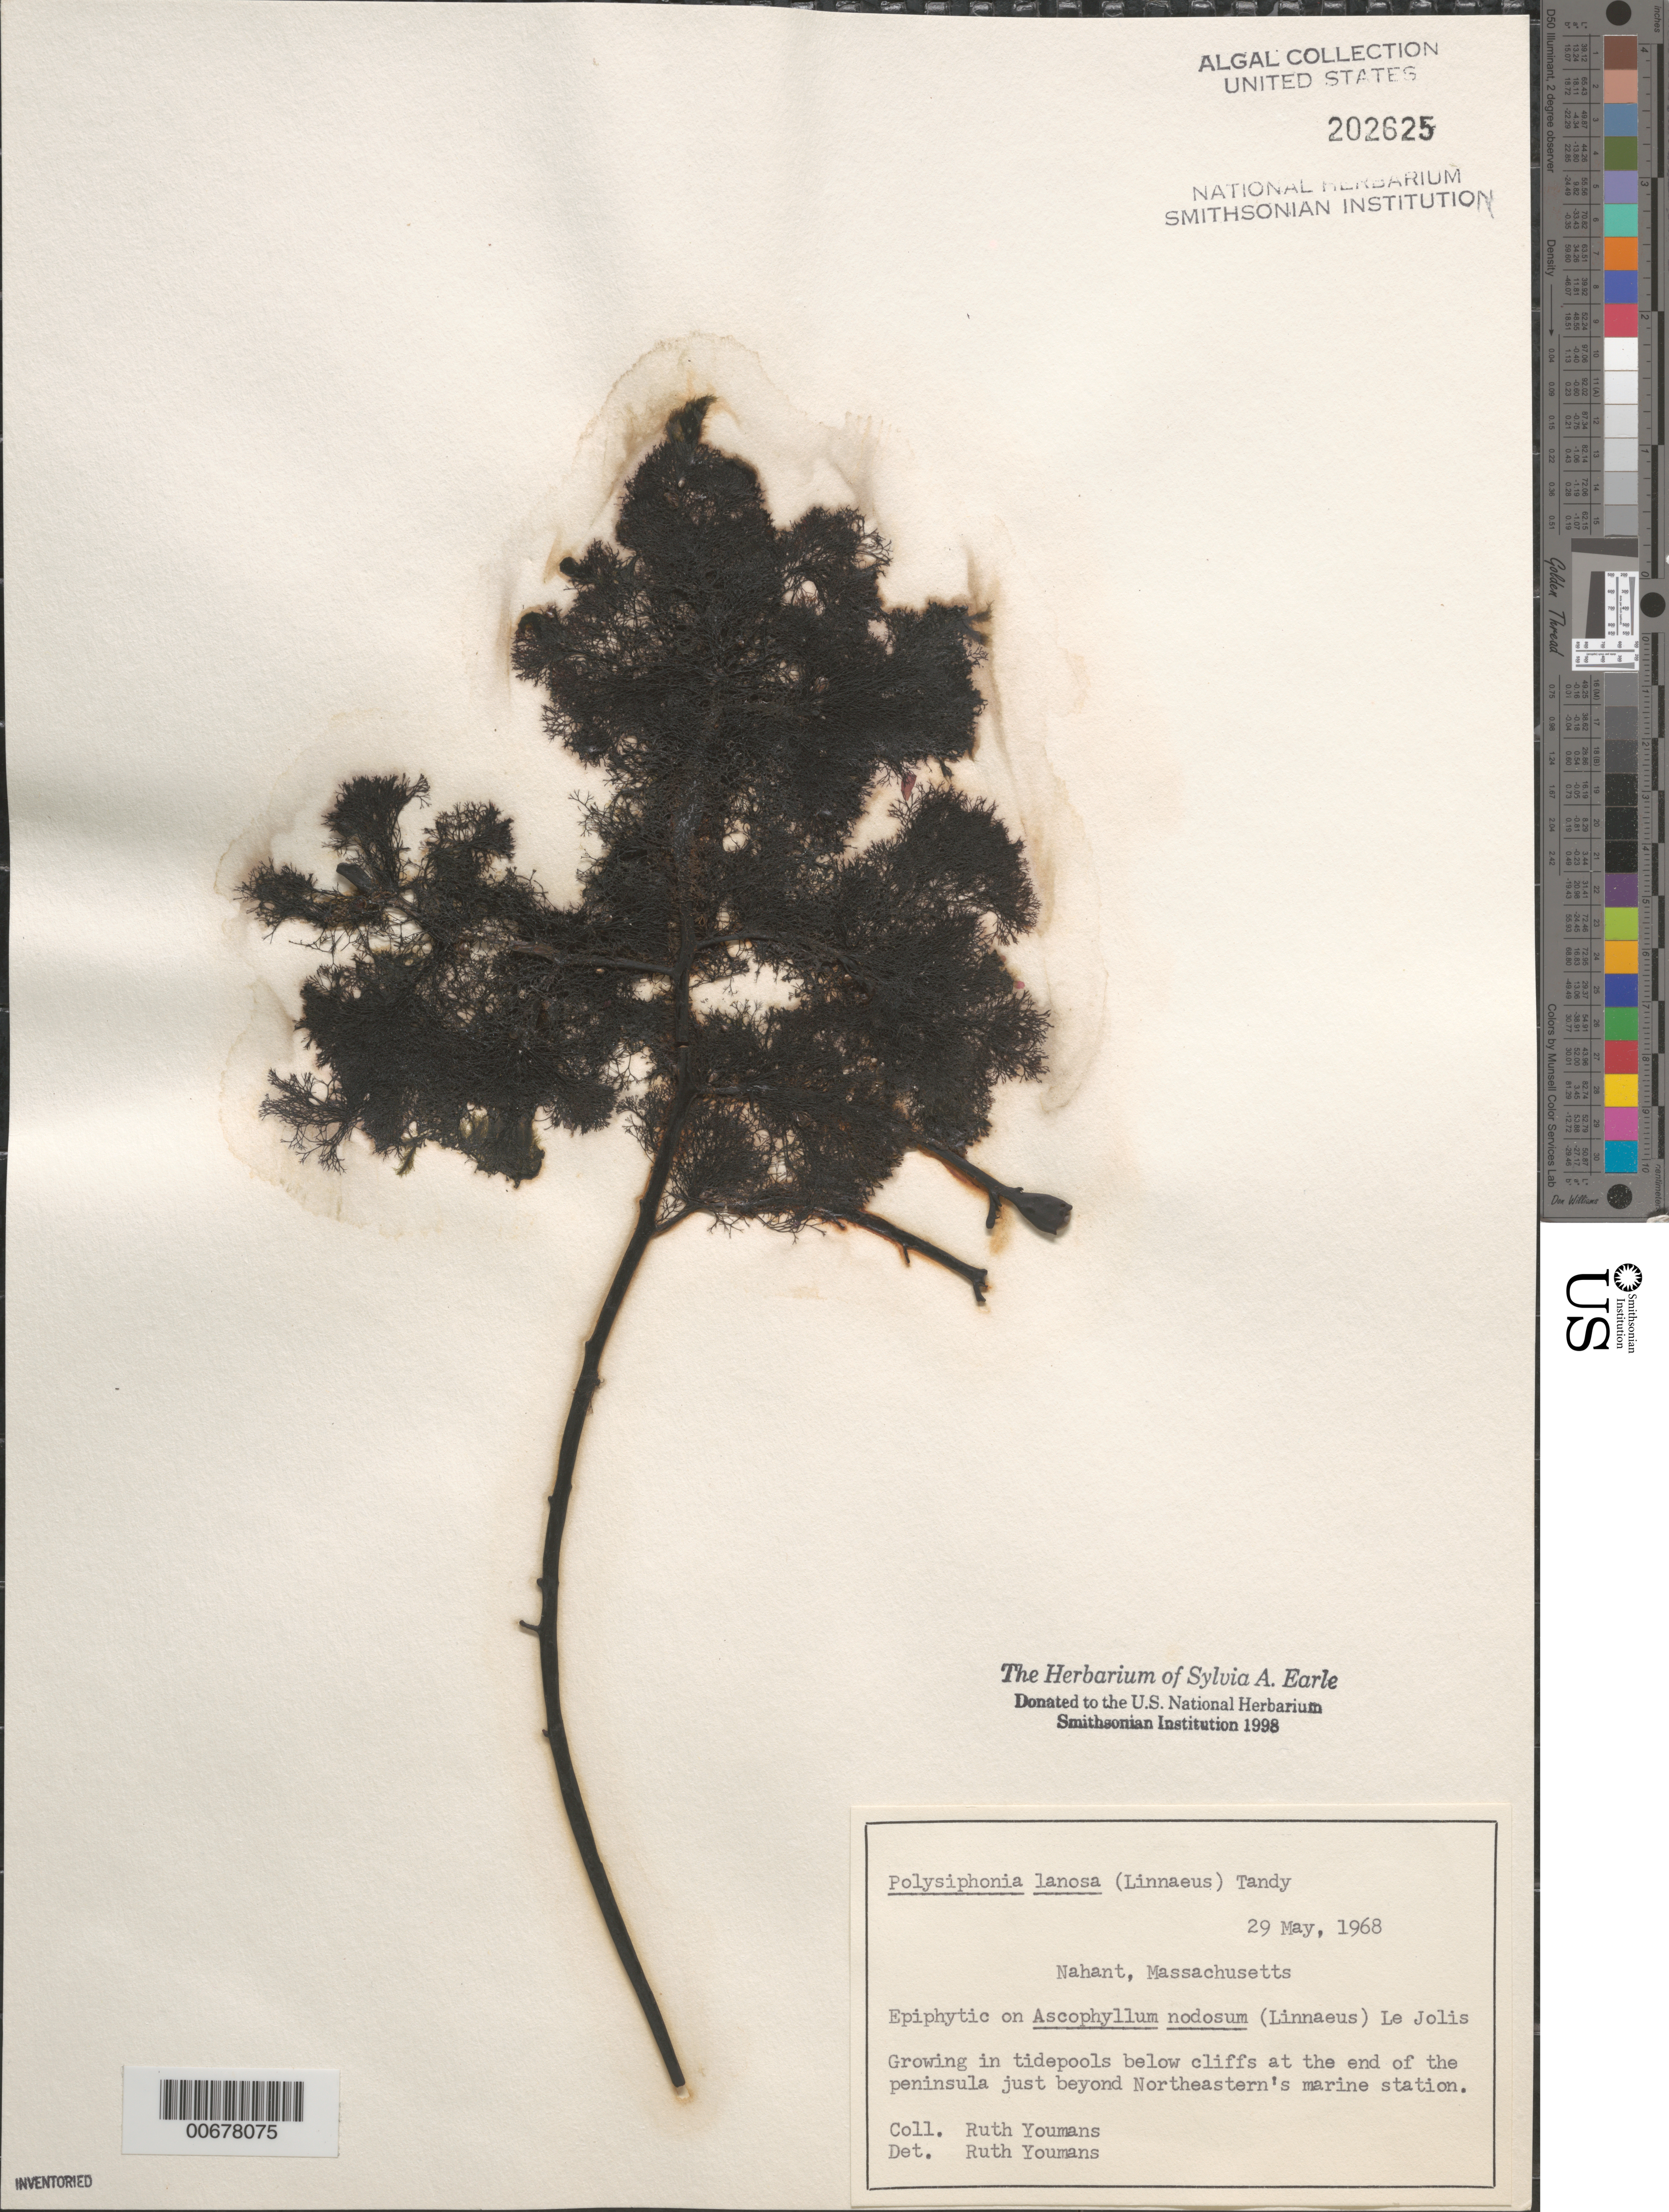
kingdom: Plantae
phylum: Rhodophyta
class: Florideophyceae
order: Ceramiales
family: Rhodomelaceae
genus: Vertebrata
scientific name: Vertebrata lanosa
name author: (L.) T.A. Chr.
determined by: Algae name updating Project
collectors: R. Youmans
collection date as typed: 29 May 1968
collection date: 1968-05-29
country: United States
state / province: Massachusetts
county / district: Essex County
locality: Peninsula end just beyond Northeastern University's marine station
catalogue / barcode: US 202625